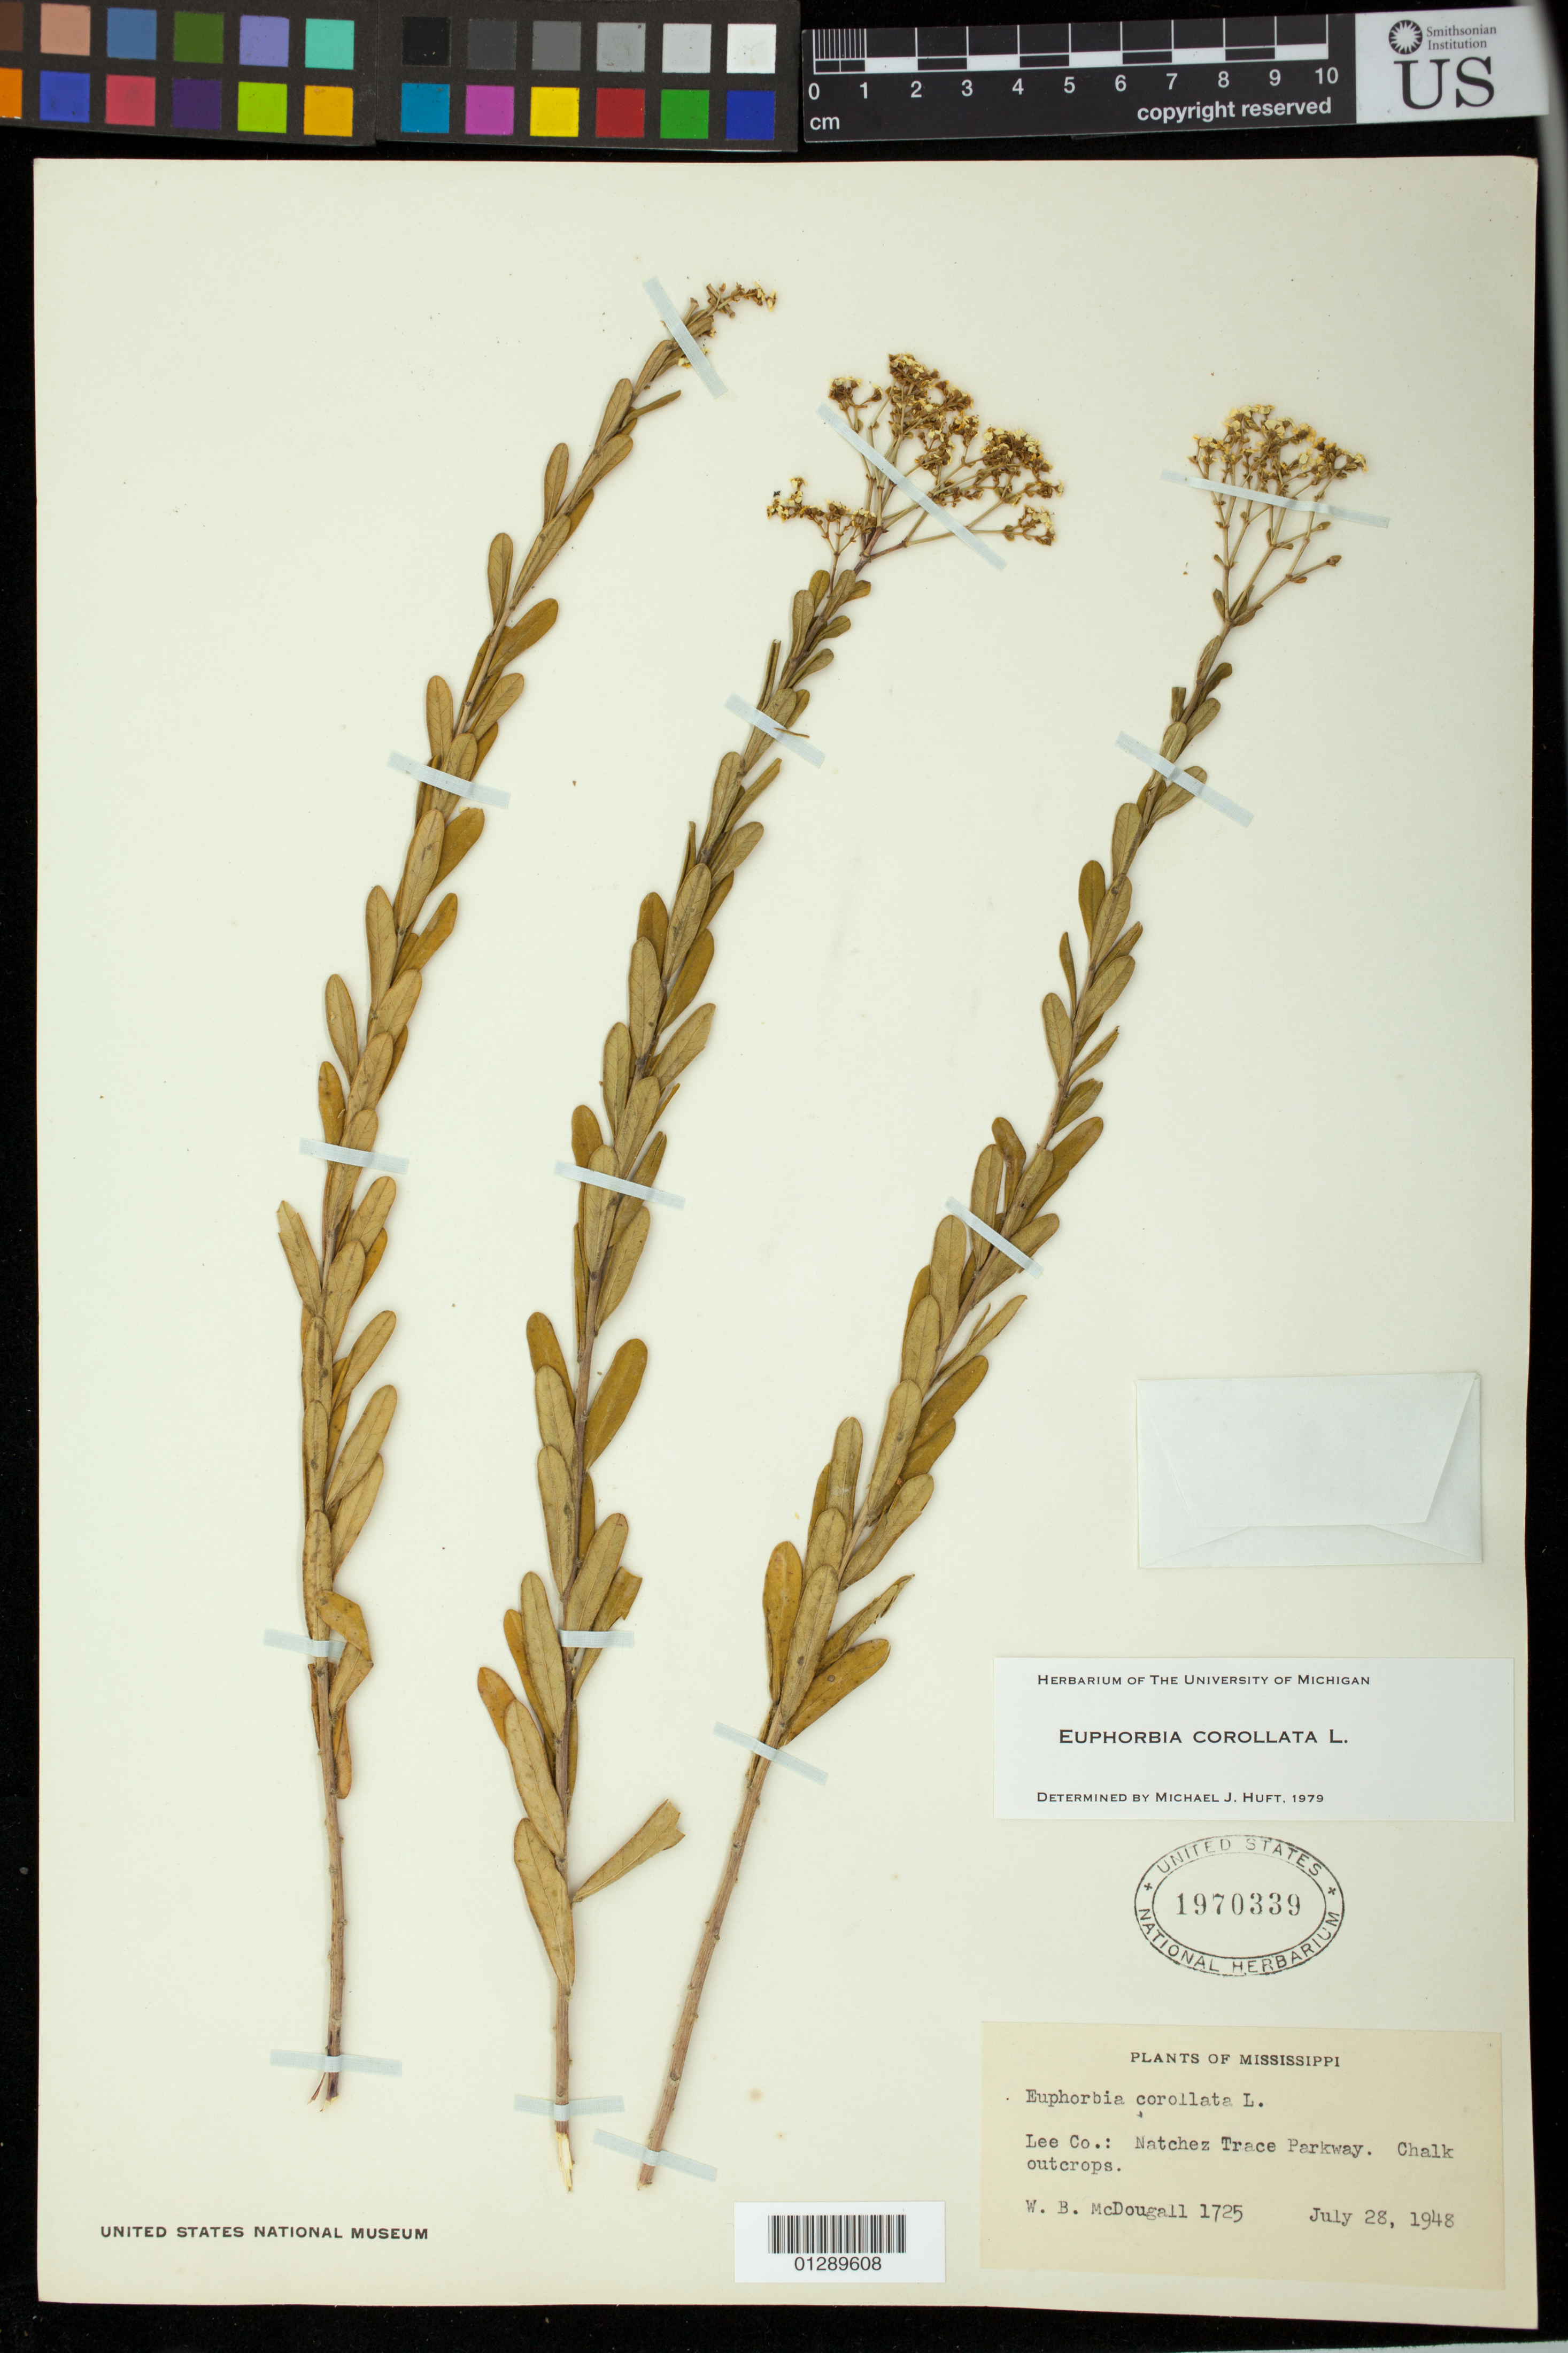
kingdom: Plantae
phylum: Tracheophyta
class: Magnoliopsida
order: Malpighiales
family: Euphorbiaceae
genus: Euphorbia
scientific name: Euphorbia corollata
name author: L.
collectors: W. B. McDougall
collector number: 1725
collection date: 1948-07-28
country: United States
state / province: Mississippi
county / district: Lee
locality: Natchez Trace Parkway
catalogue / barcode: US 1970339